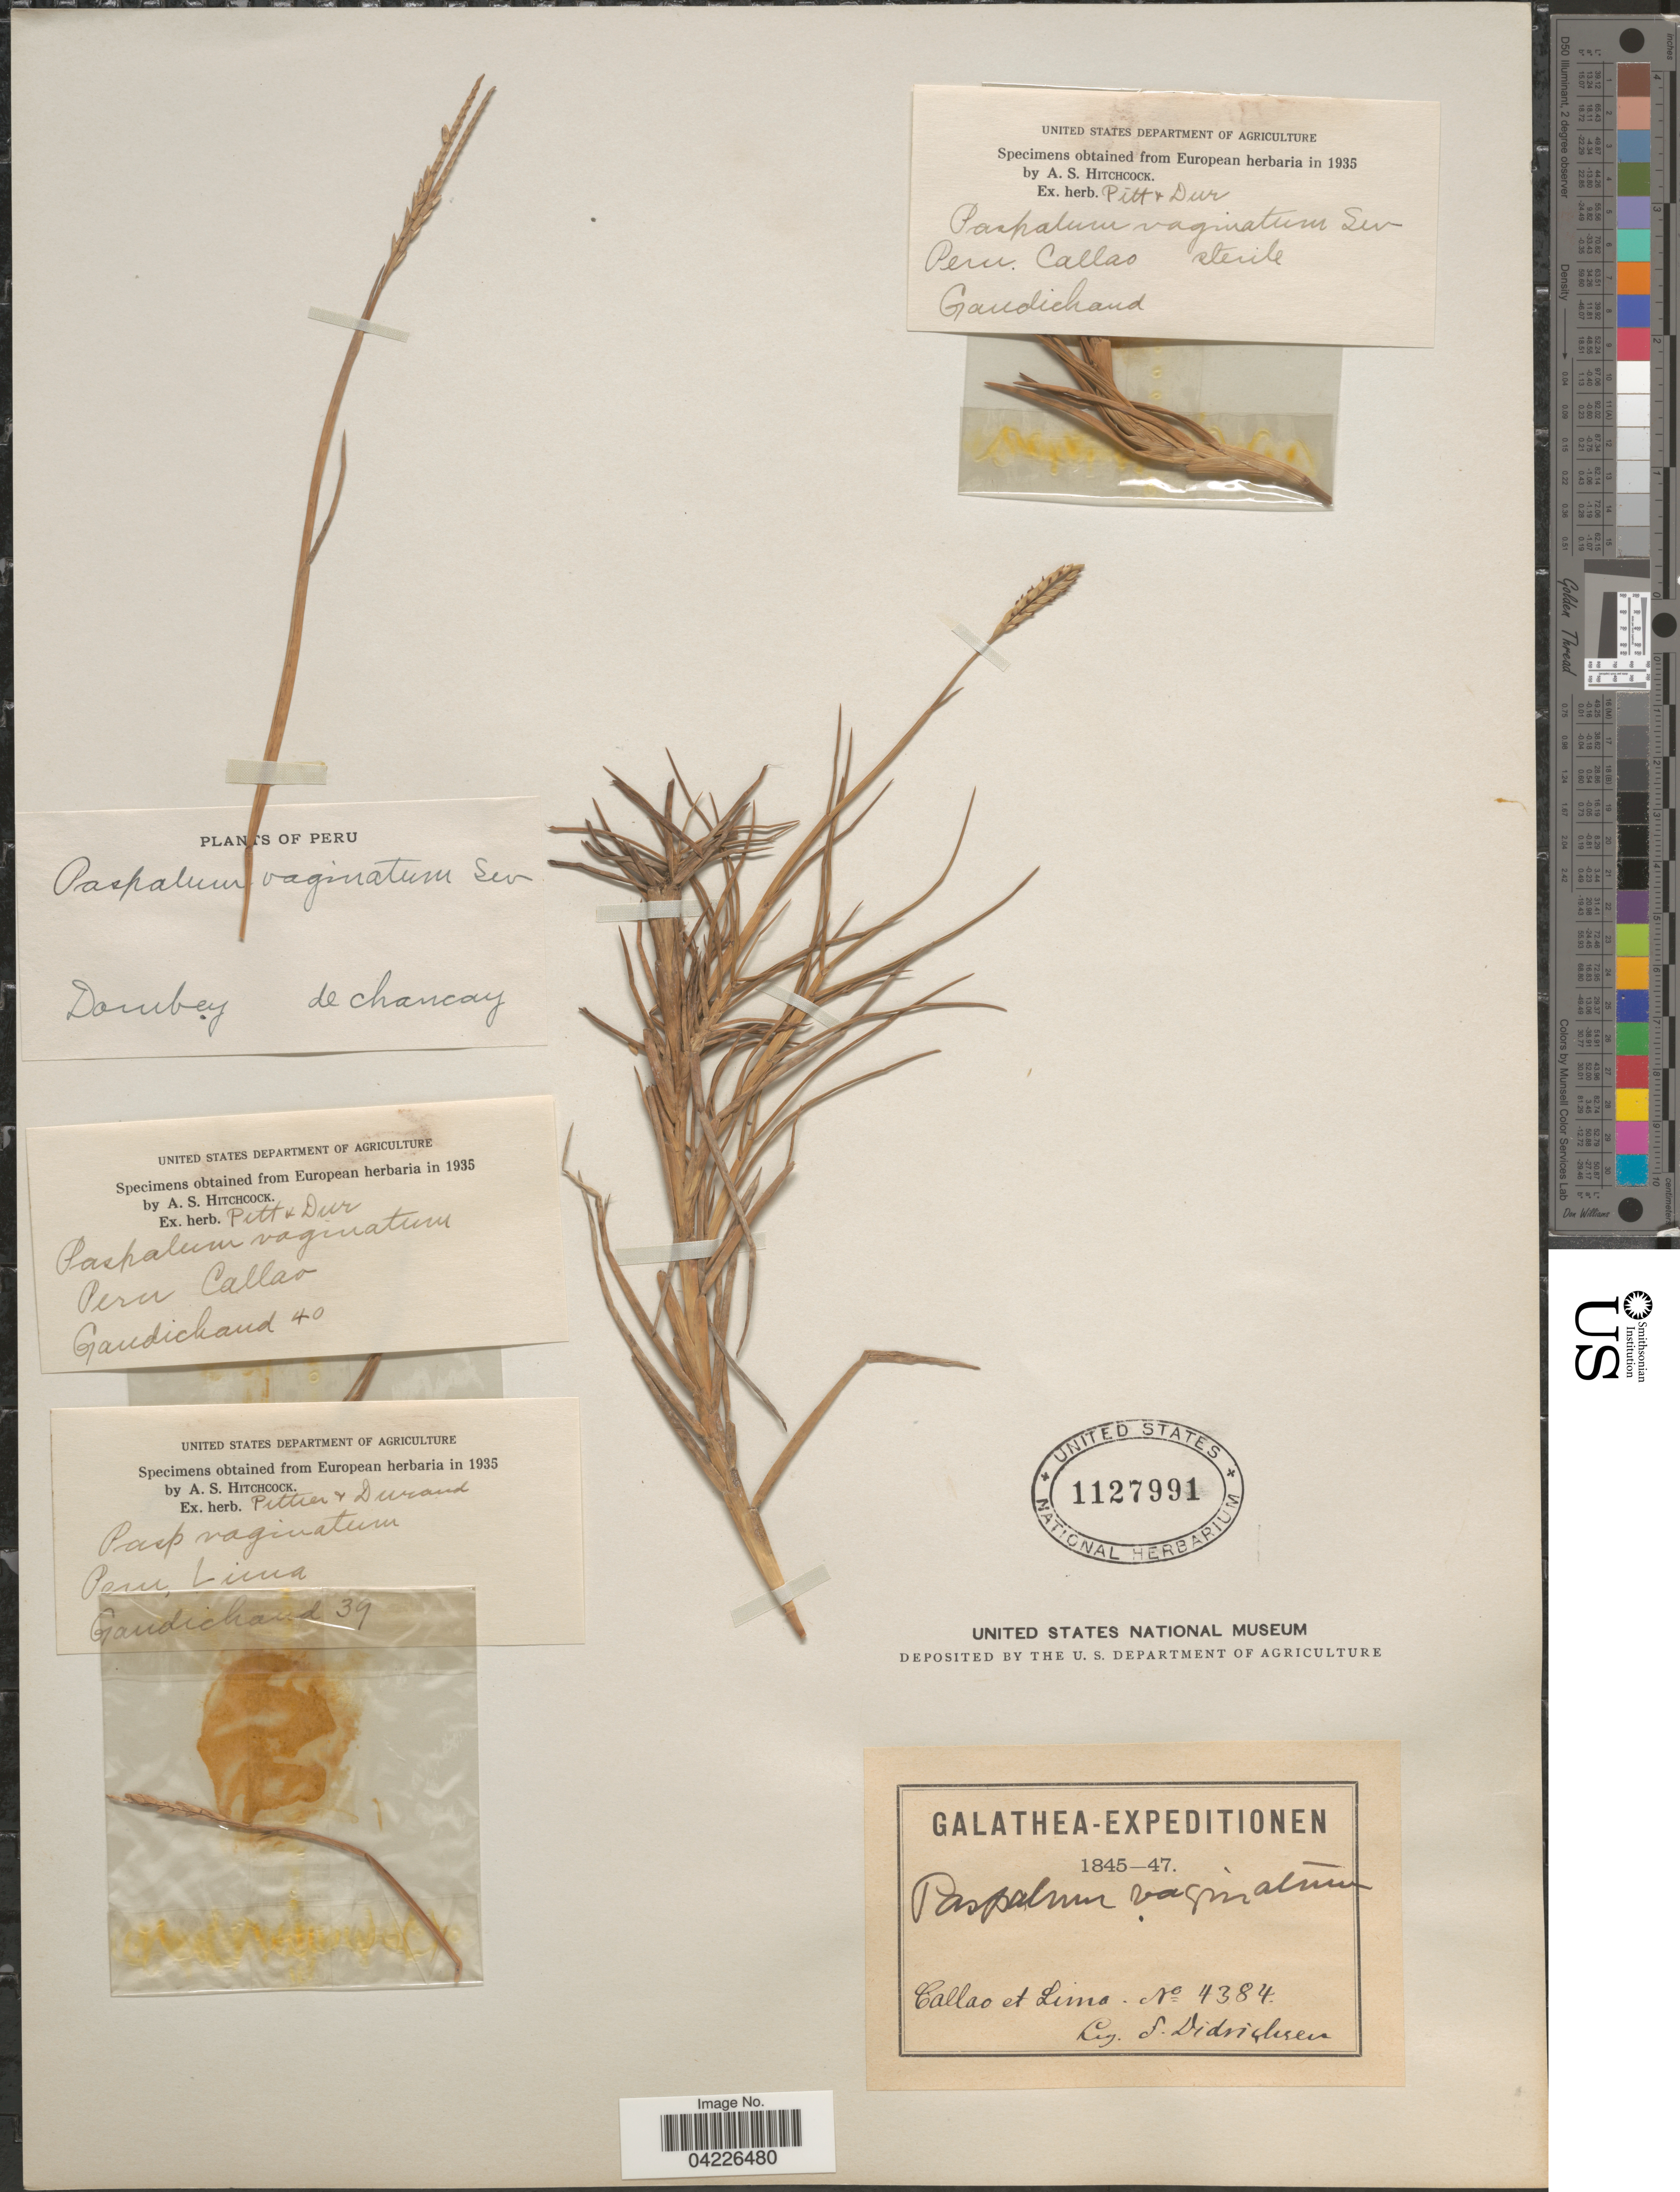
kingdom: Plantae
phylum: Tracheophyta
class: Liliopsida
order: Poales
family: Poaceae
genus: Paspalum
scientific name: Paspalum vaginatum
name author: Sw.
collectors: -. Gaudichaud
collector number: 40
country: Peru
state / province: Callao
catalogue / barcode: US 1127991-3